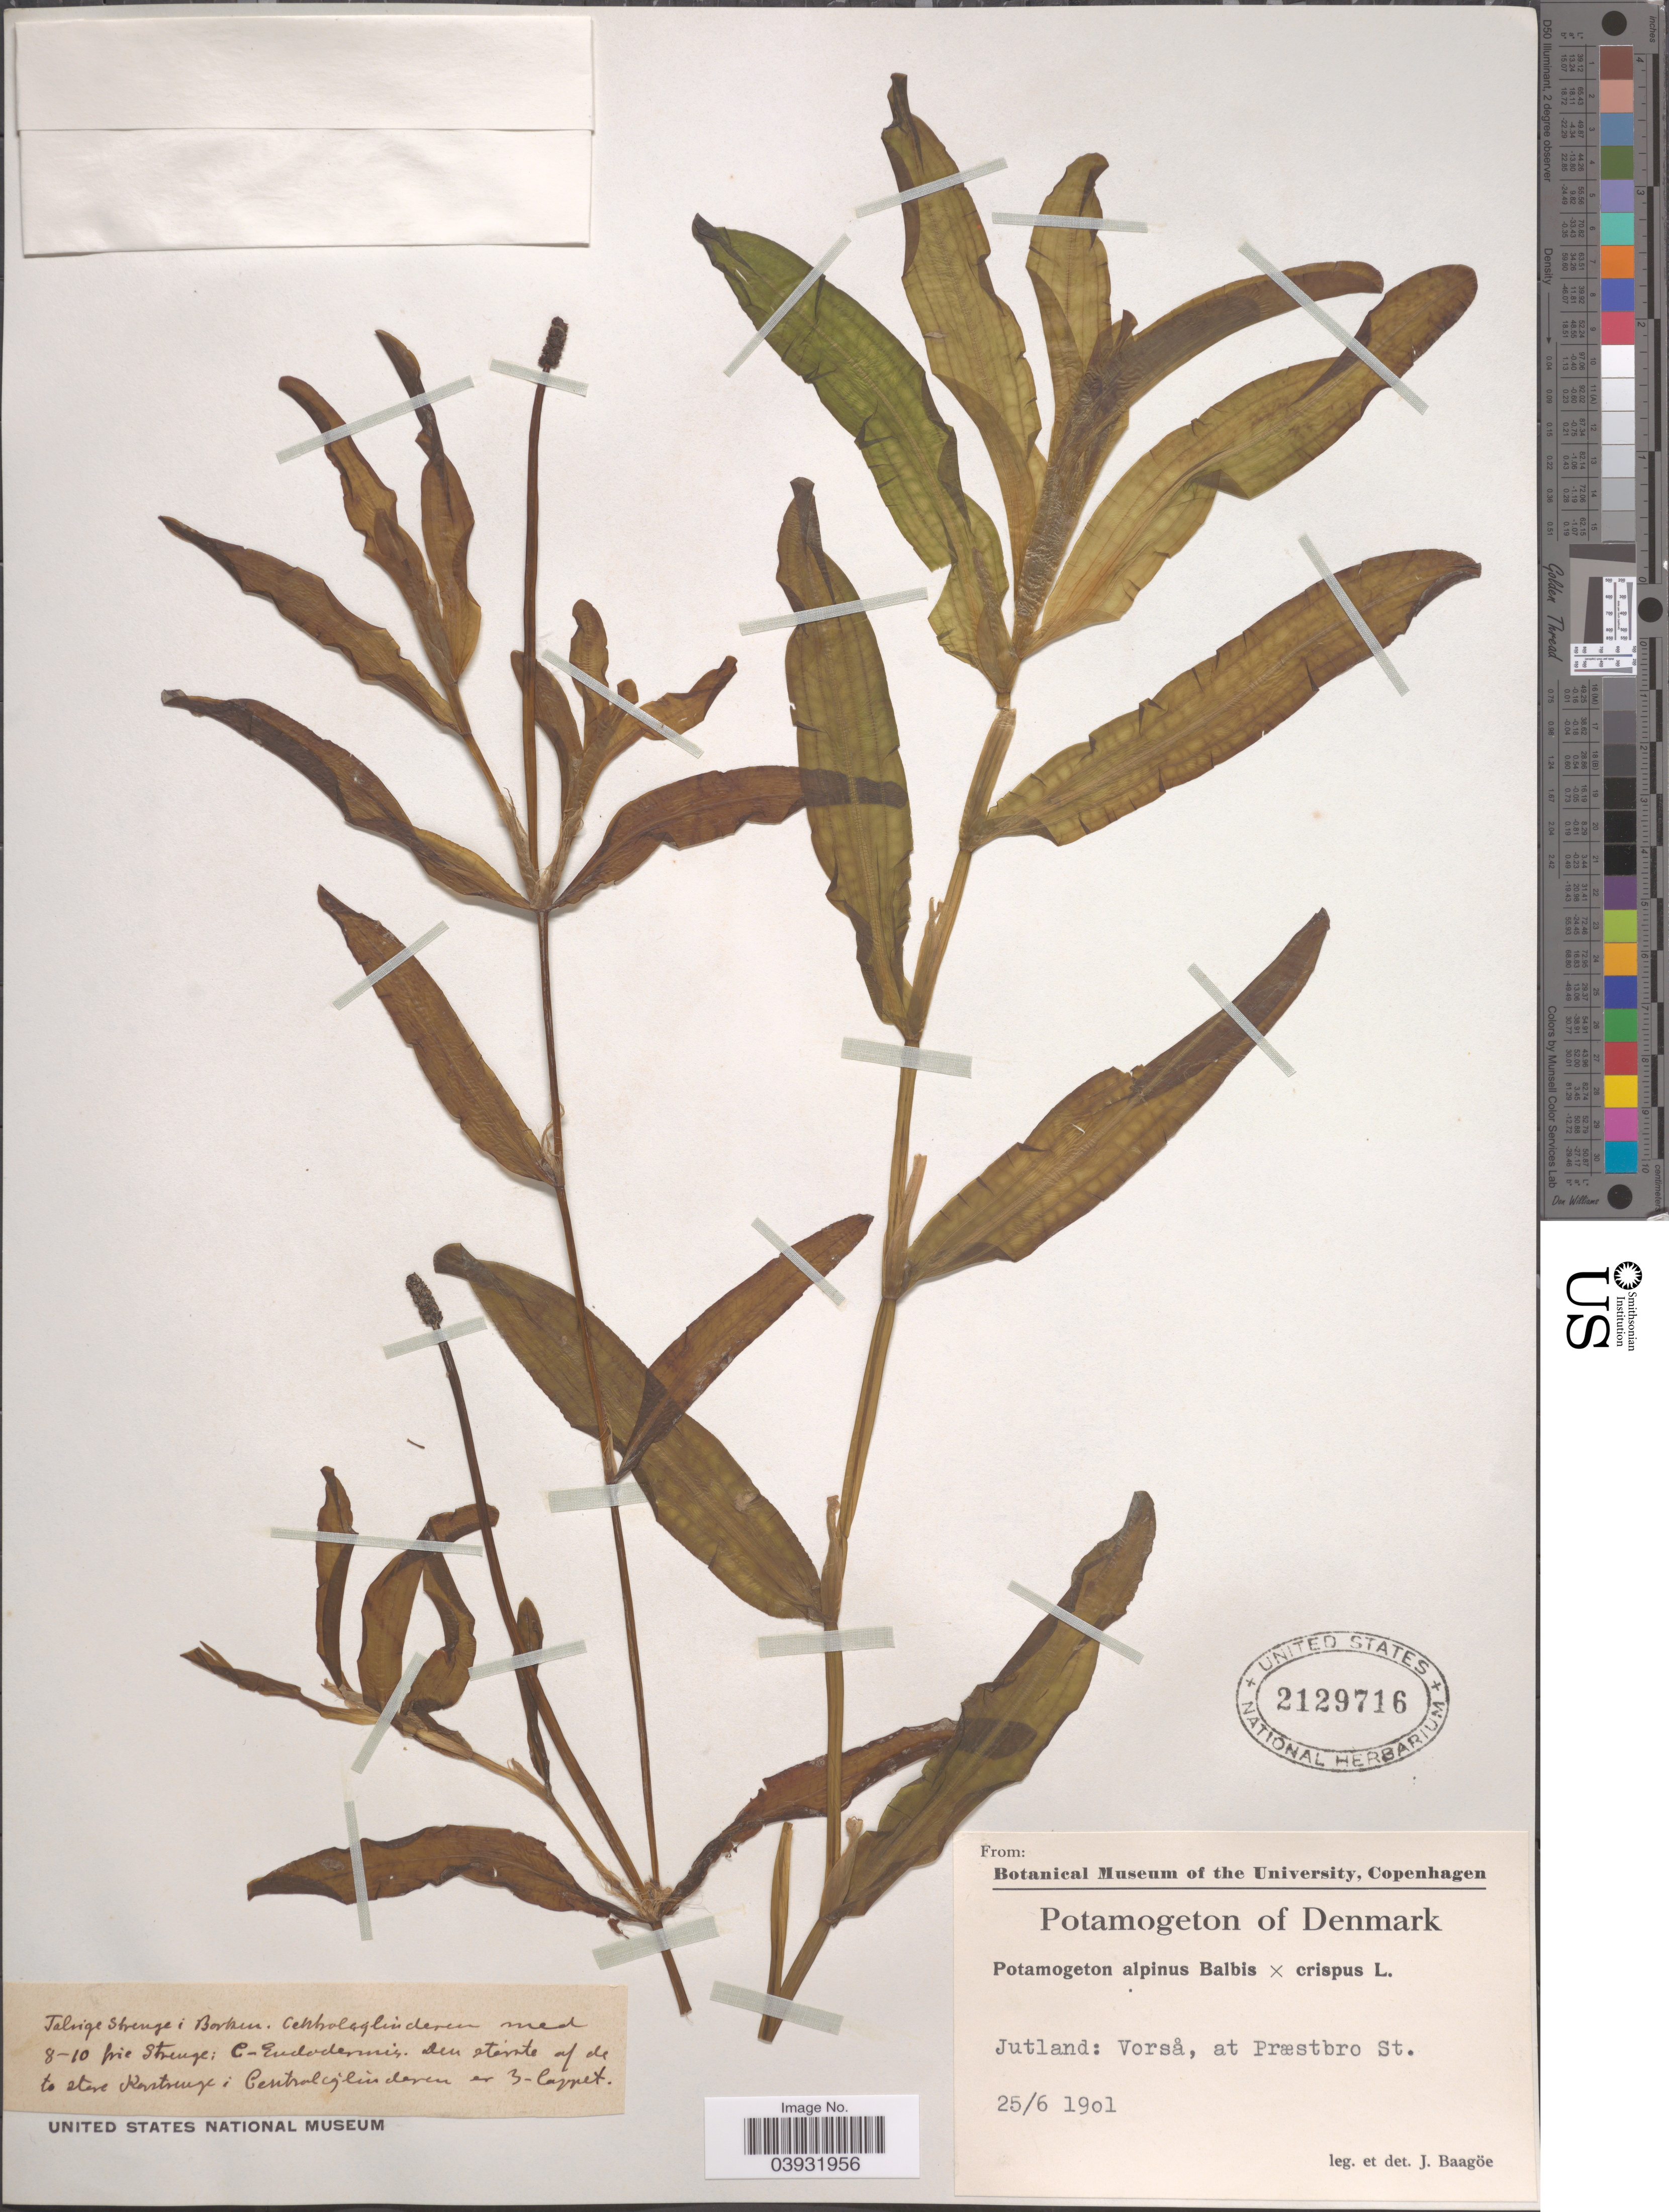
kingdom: Plantae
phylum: Tracheophyta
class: Liliopsida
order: Alismatales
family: Potamogetonaceae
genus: Potamogeton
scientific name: Potamogeton alpinus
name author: Balb.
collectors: J. Baagoe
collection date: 1901-06-25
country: Denmark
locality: Jutland: Vorså, at Præstbro St.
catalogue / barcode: US 2129716